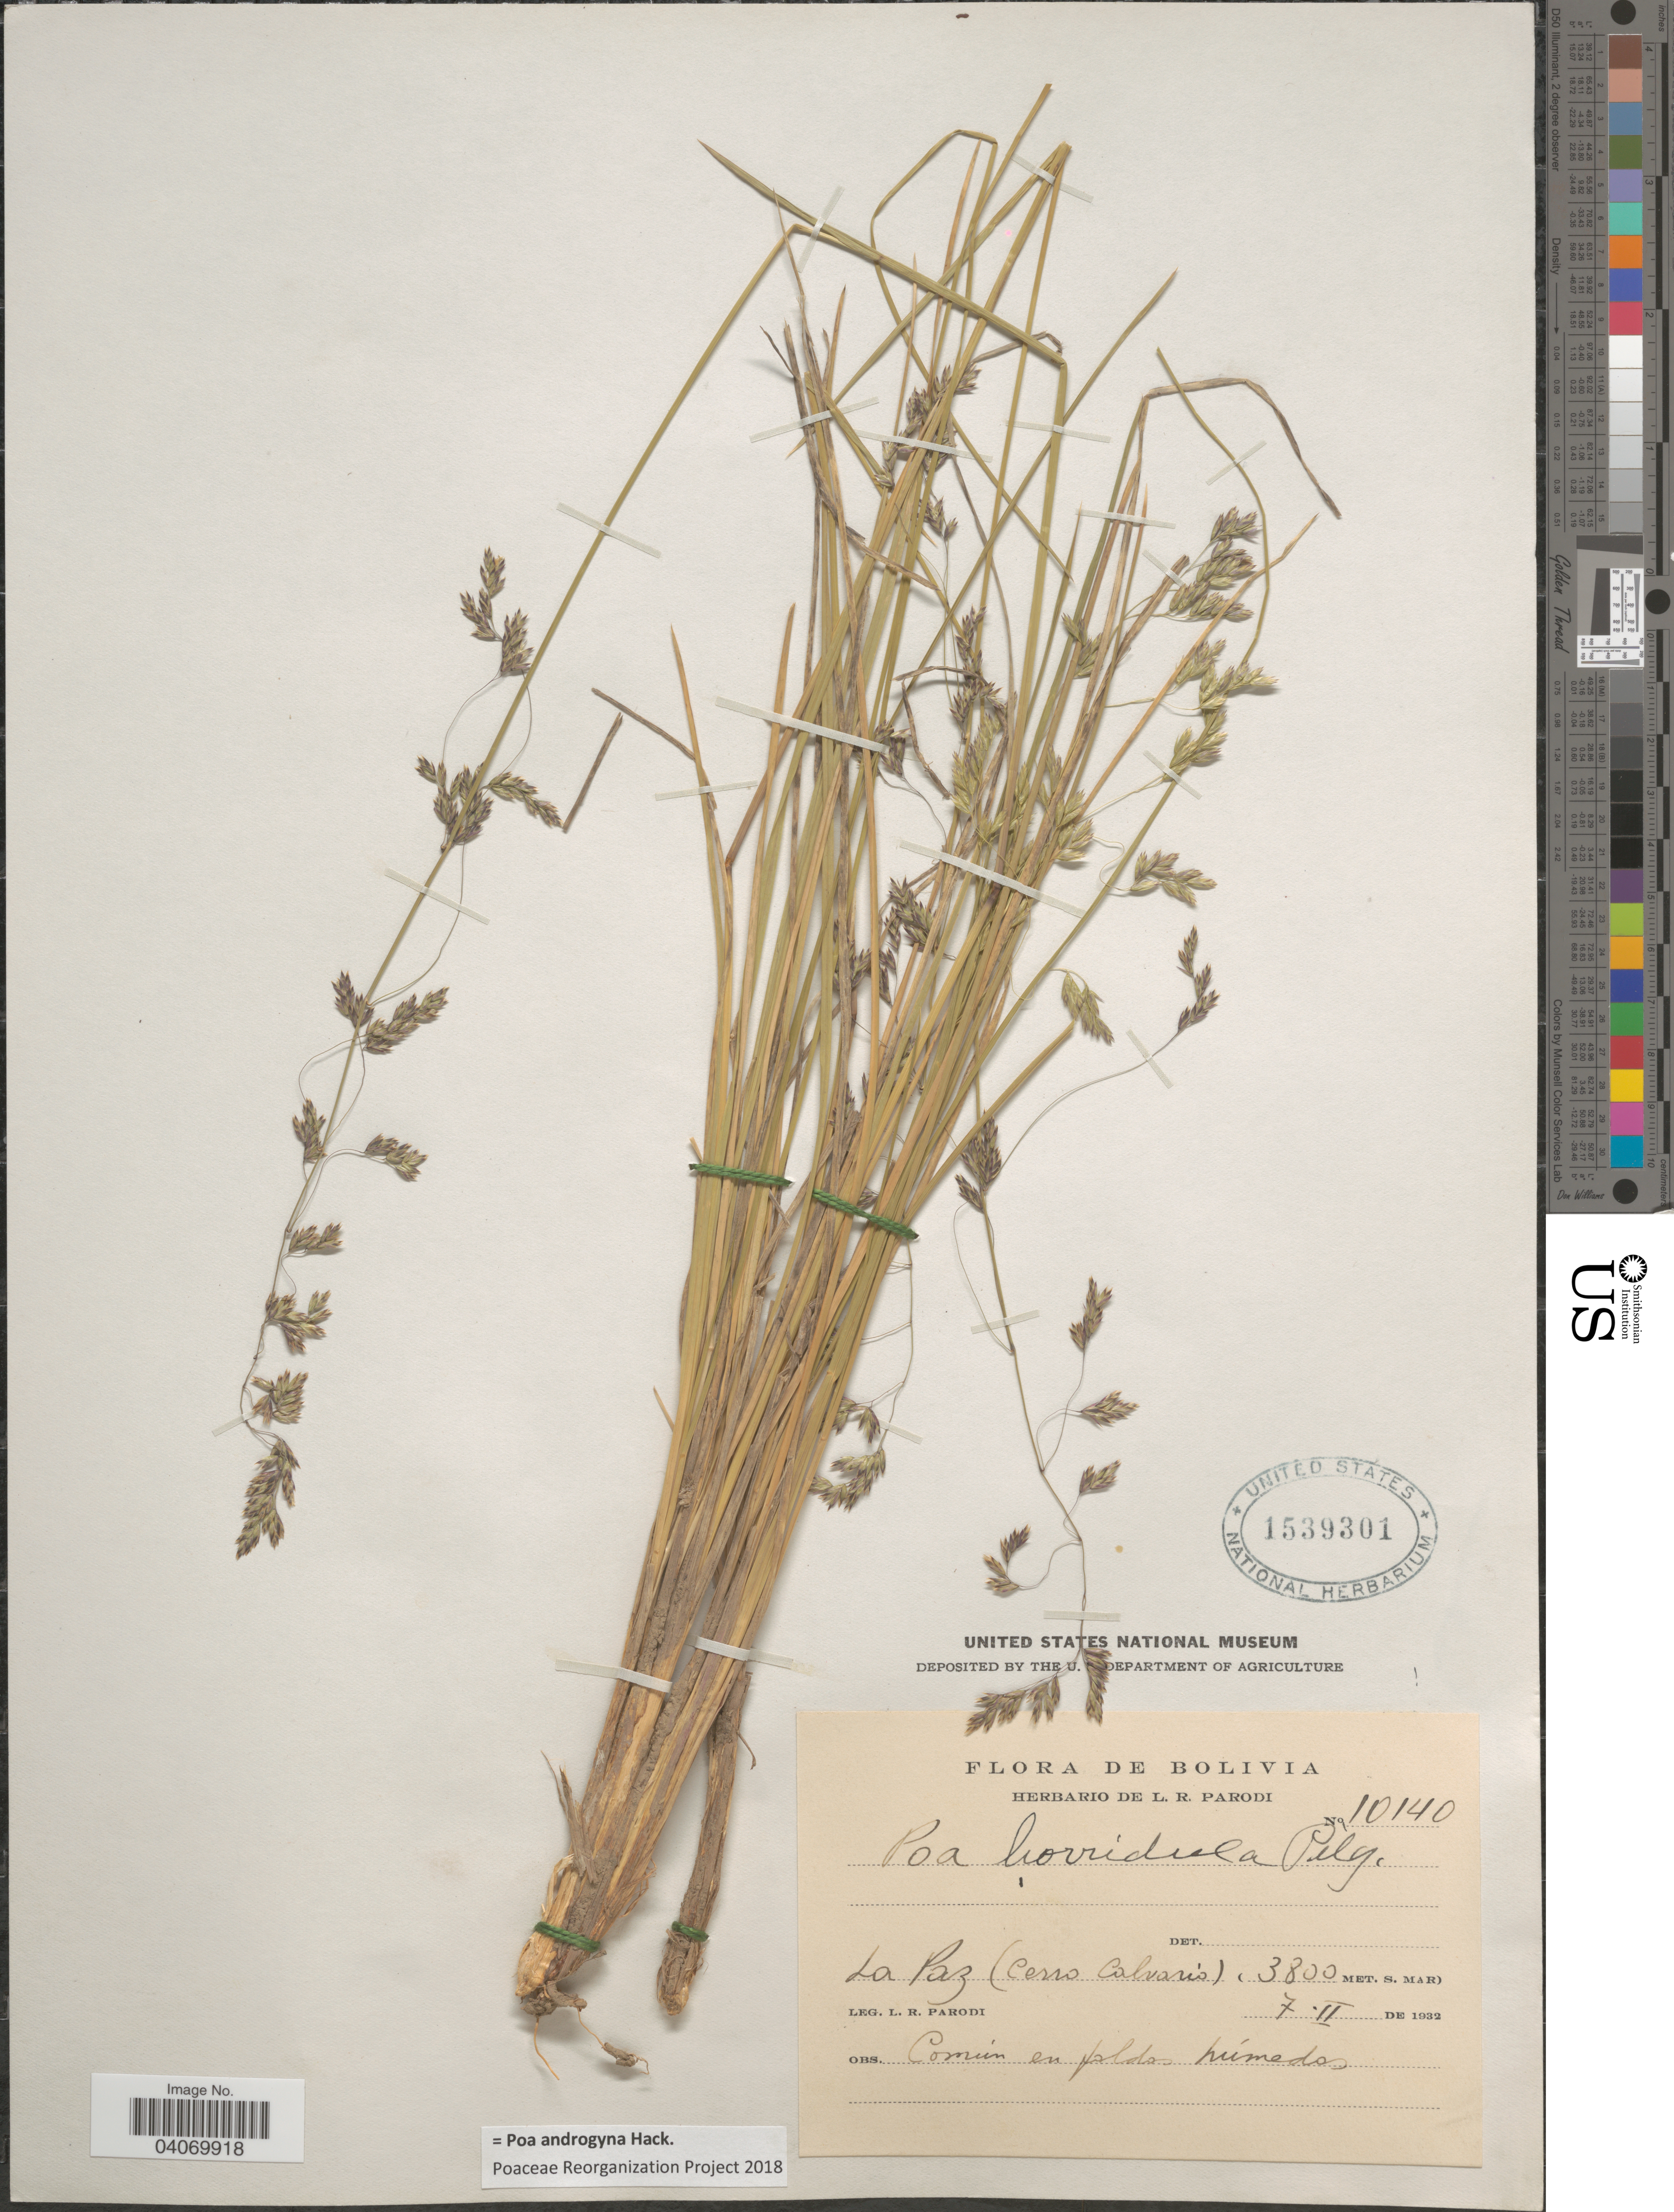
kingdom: Plantae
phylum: Tracheophyta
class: Liliopsida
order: Poales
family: Poaceae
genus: Poa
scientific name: Poa androgyna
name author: Hack.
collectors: L. R. Parodi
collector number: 10140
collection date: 1932-02-07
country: Bolivia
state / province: La Paz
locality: La Paz (Cerro Calvario).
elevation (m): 3800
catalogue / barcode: US 1539301